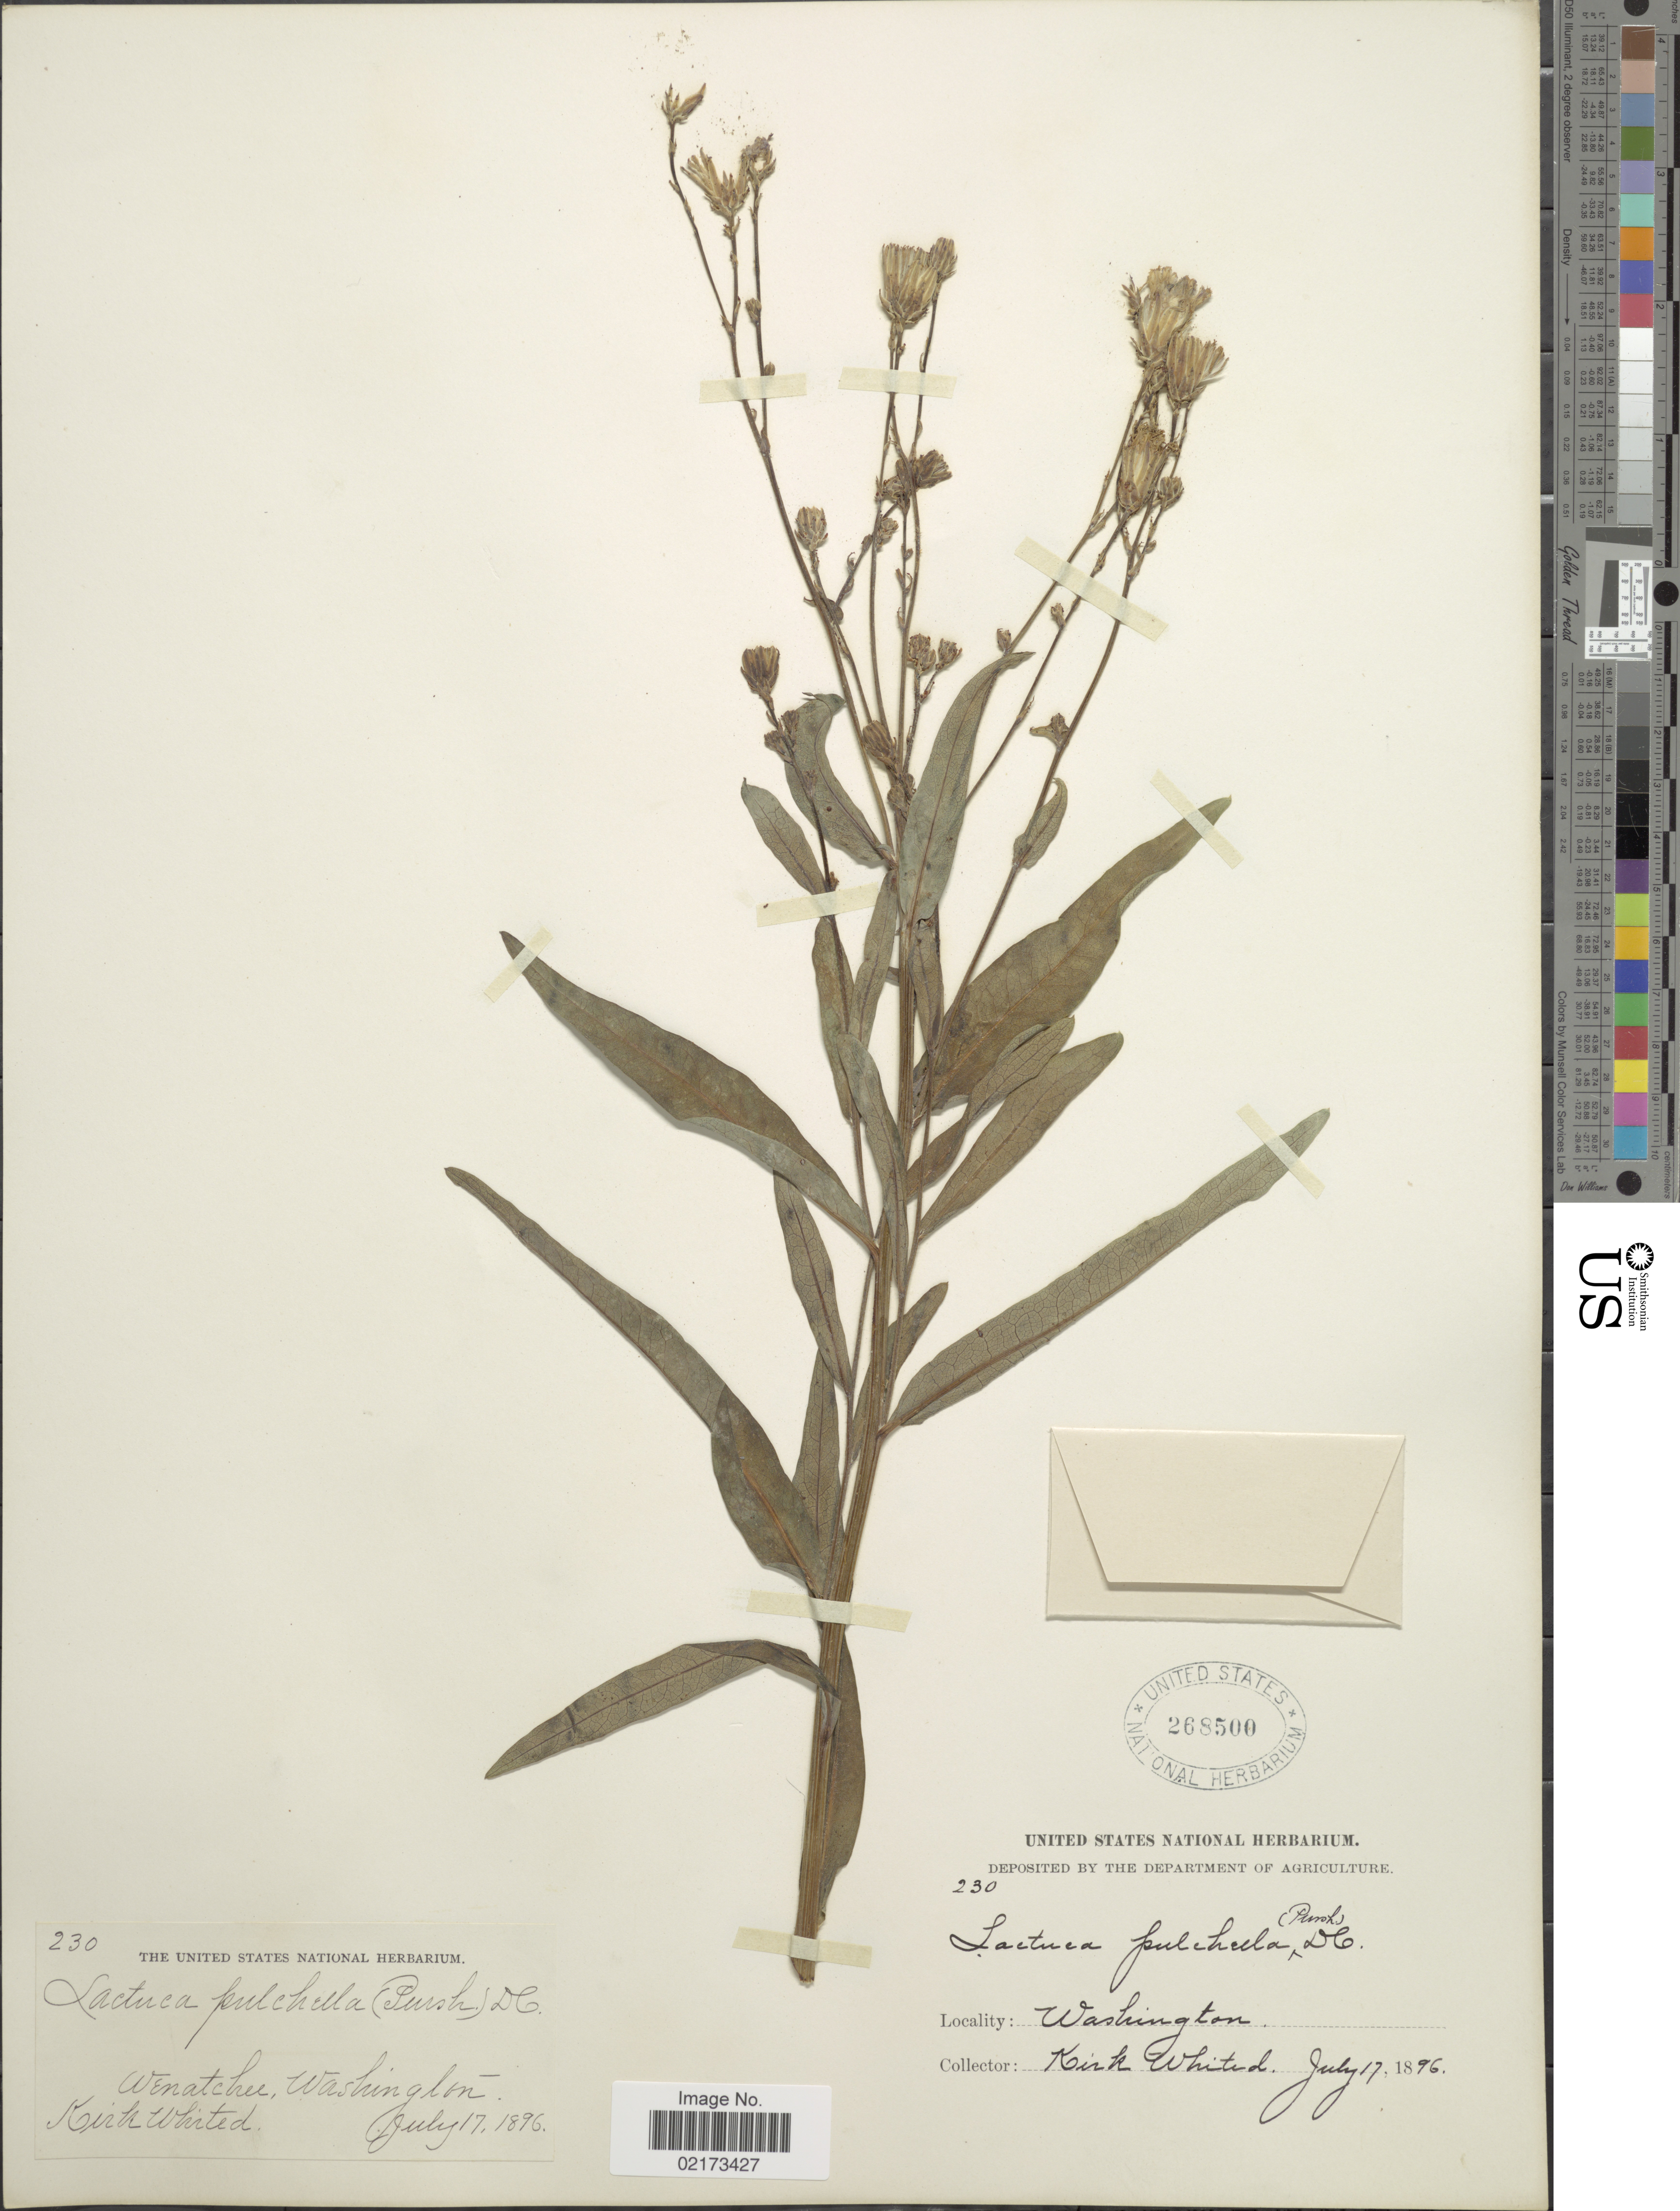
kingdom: Plantae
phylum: Tracheophyta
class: Magnoliopsida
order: Asterales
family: Asteraceae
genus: Lactuca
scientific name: Lactuca tatarica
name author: (L.) C.A. Mey.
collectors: K. Whited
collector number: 230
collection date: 1896-07-17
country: United States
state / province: Washington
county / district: Chelan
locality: Wenatchee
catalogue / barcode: US 268500